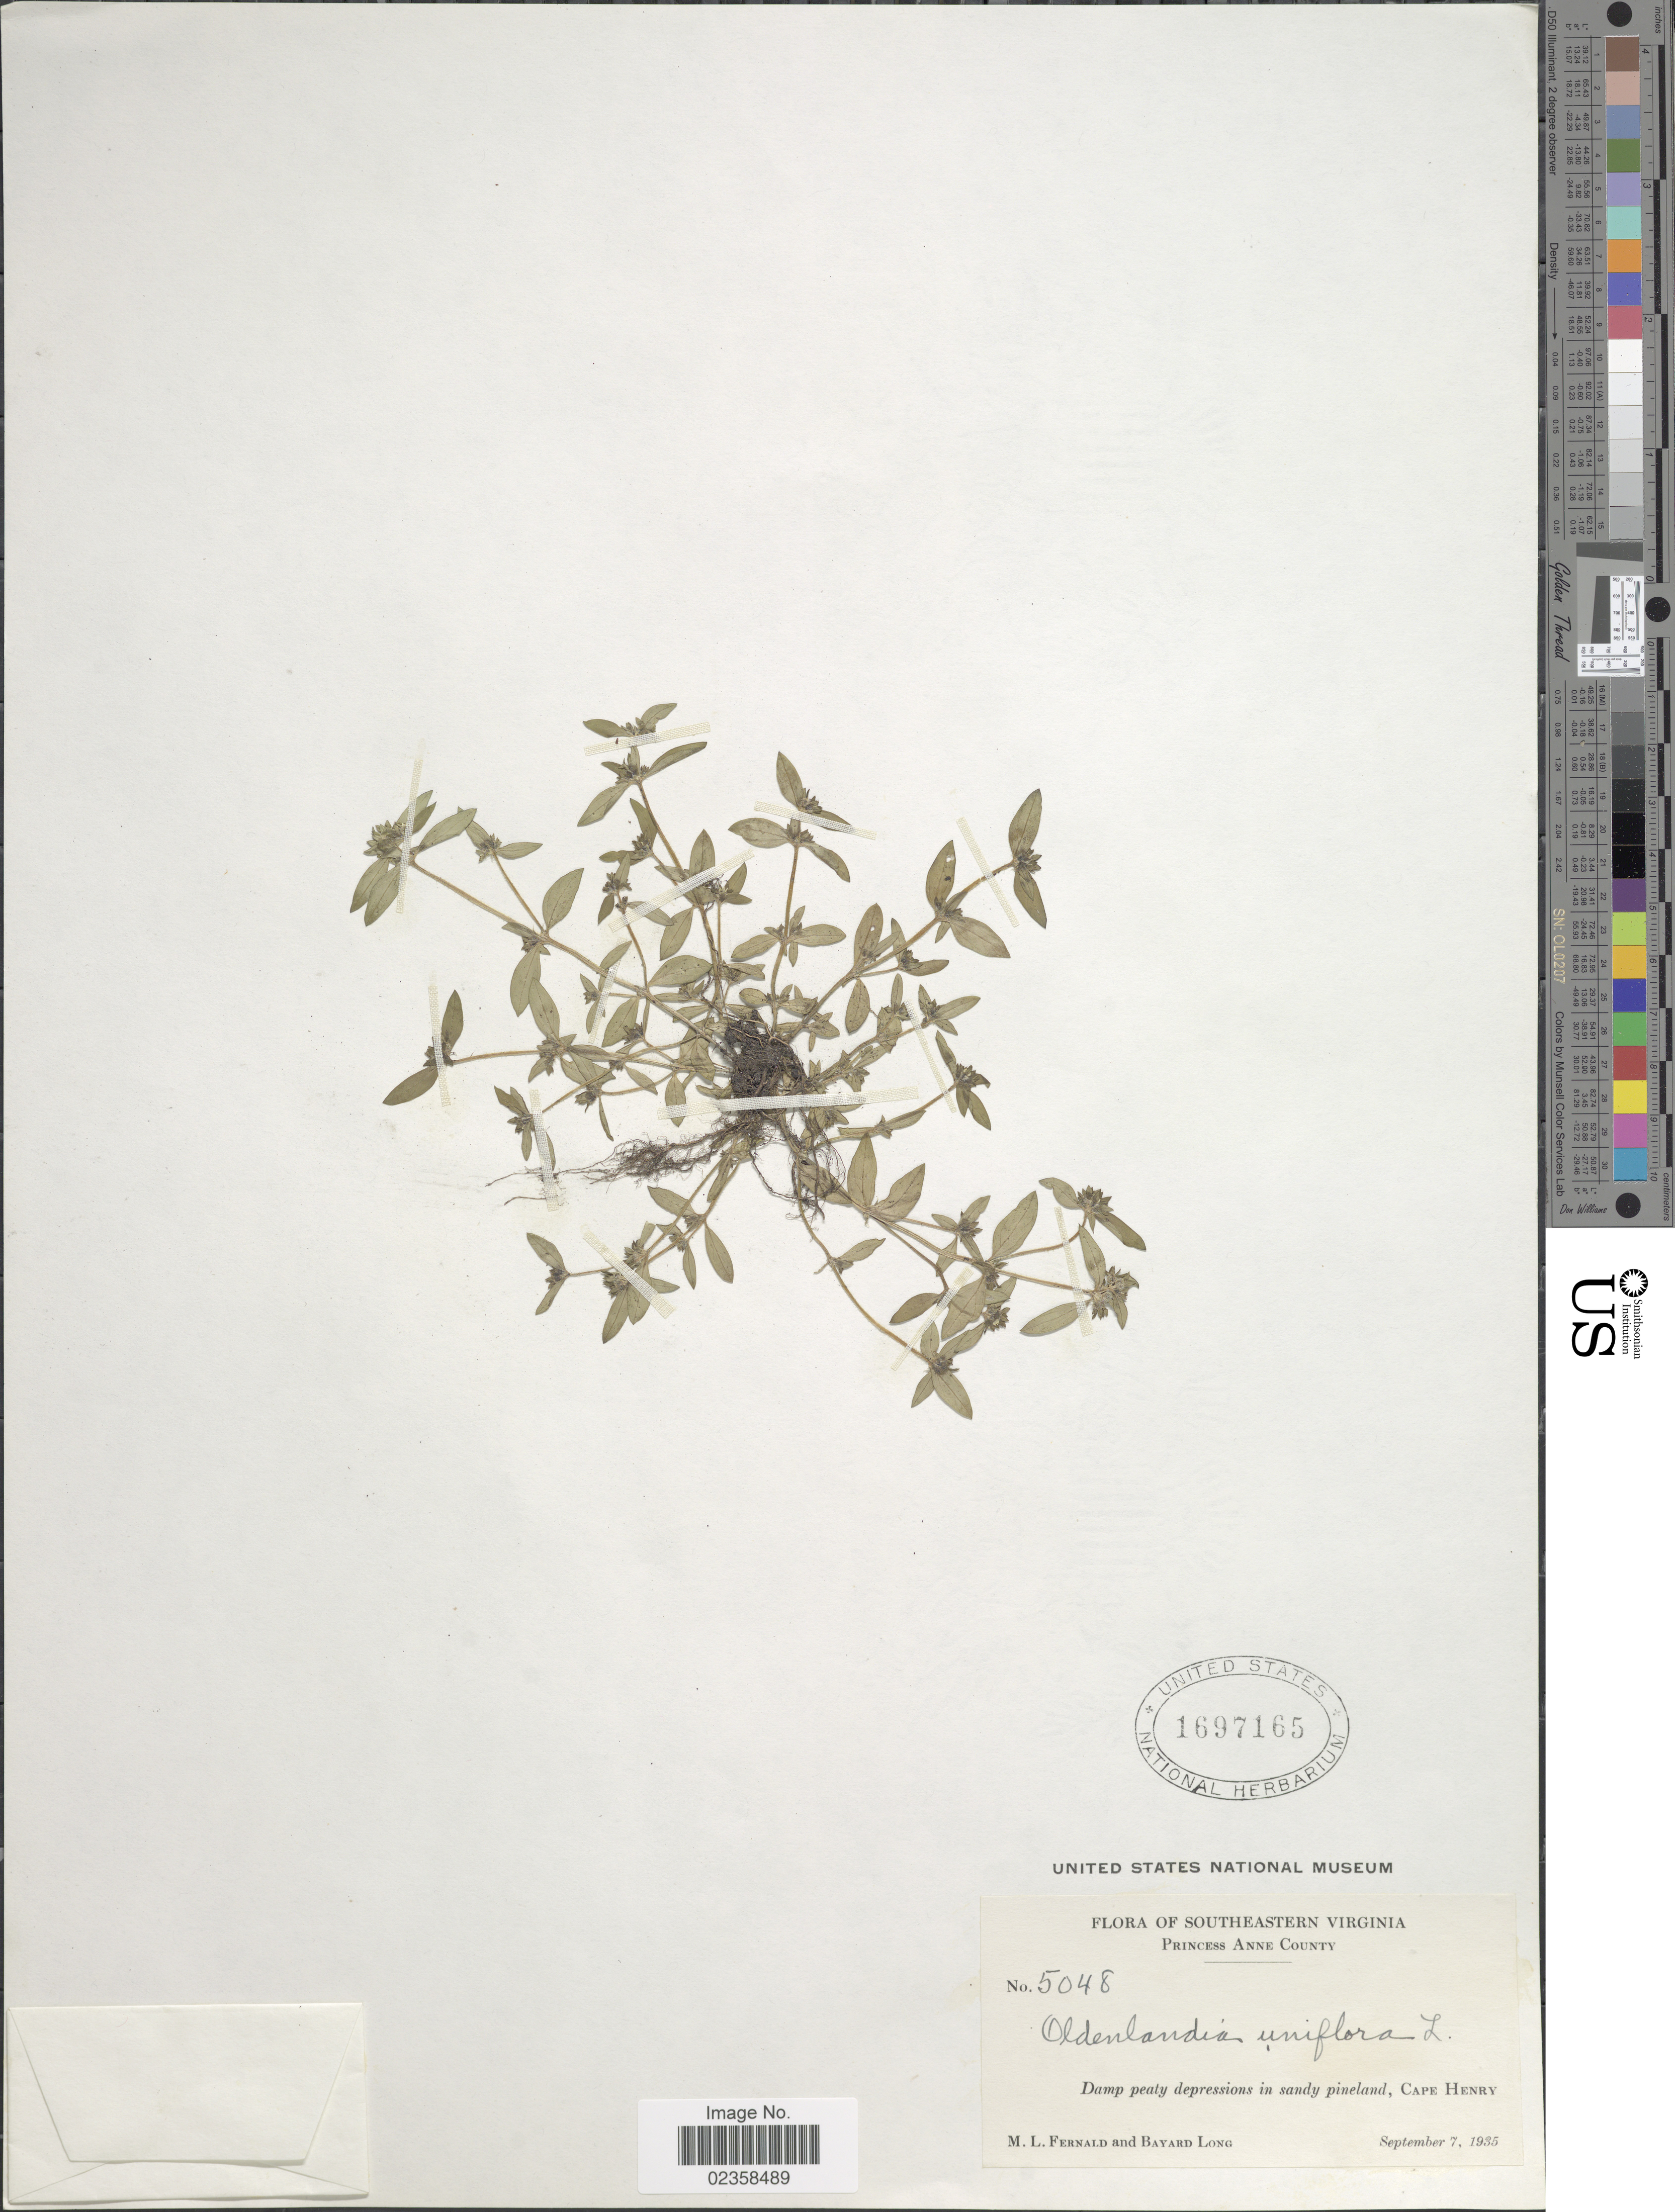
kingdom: Plantae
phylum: Tracheophyta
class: Magnoliopsida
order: Gentianales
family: Rubiaceae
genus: Oldenlandia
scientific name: Oldenlandia uniflora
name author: L.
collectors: M. L. Fernald & B. Long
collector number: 5048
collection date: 1935-09-07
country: United States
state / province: Virginia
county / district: City of Virginia Beach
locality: Southeastern Virginia, Princess Anne (=historic county name) County, Damp peaty depressions in sandy pineland, Cape Henry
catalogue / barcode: US 1697165